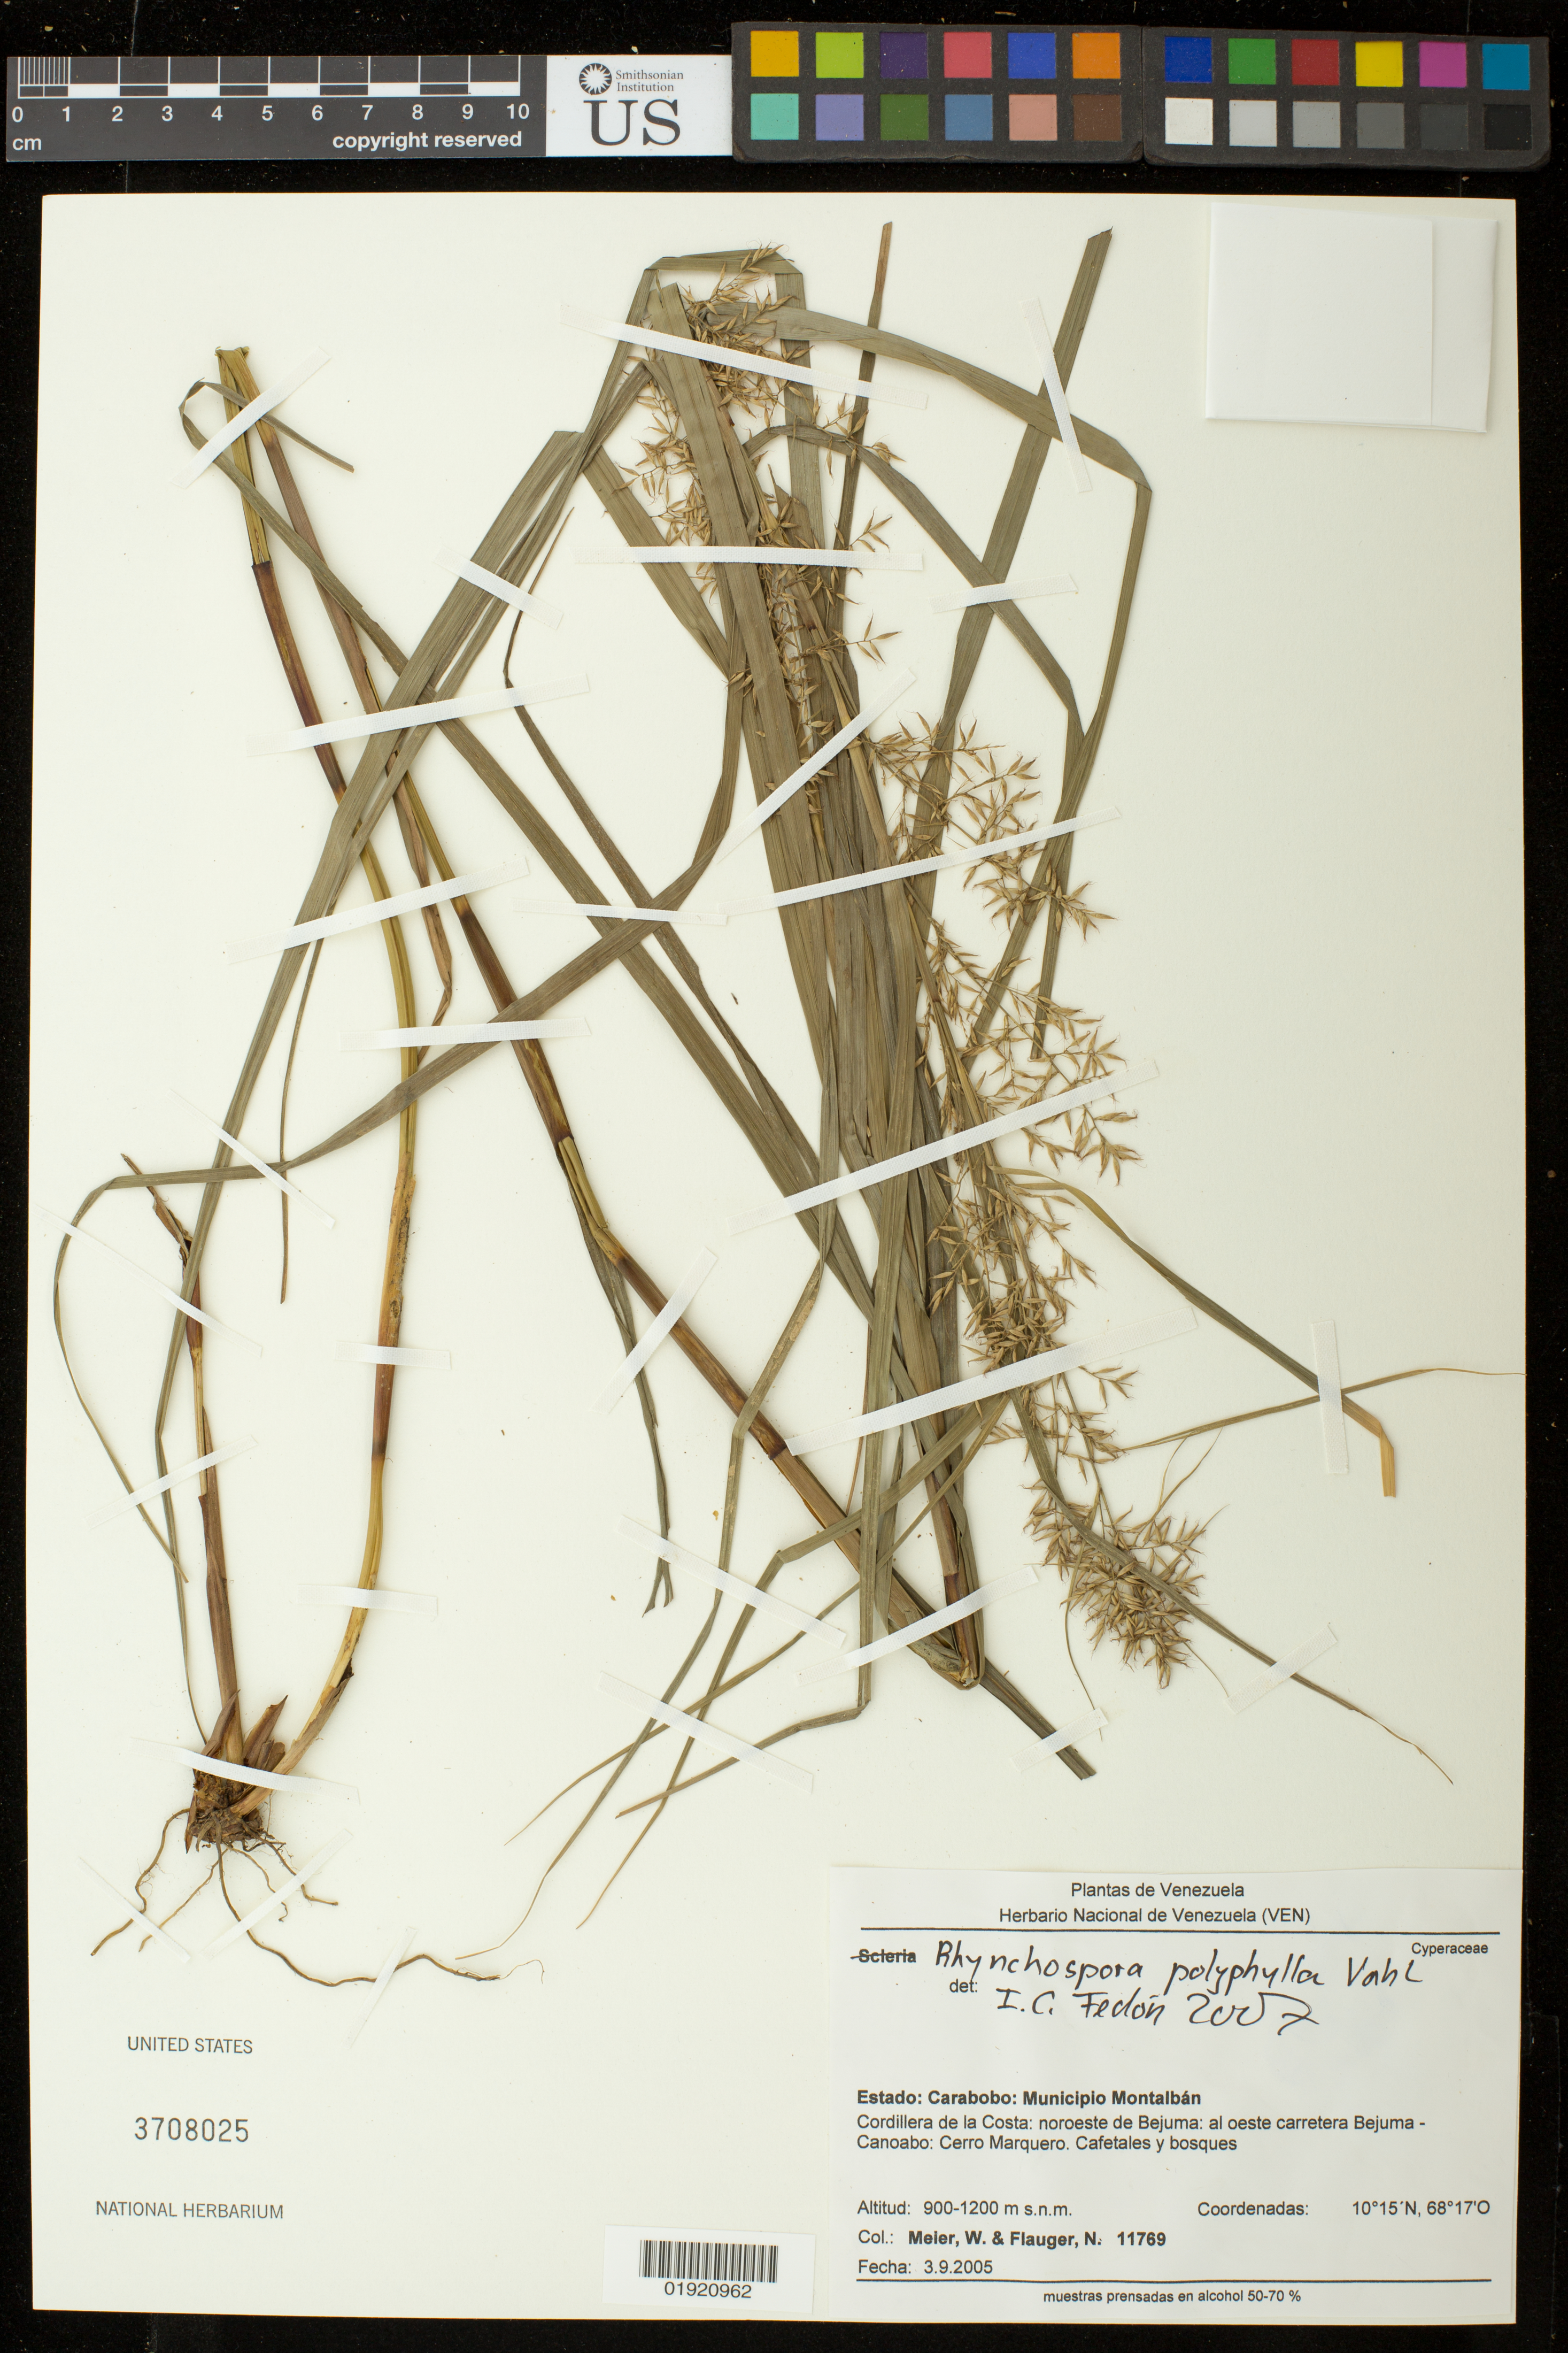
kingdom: Plantae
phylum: Tracheophyta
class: Liliopsida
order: Poales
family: Cyperaceae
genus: Rhynchospora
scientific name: Rhynchospora polyphylla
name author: (Vahl) Vahl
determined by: Fedon, I. C.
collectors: W. Meier & N. Flauger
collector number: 11769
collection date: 2005-09-03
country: Venezuela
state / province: Carabobo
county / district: Montalbán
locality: Estado: Carabobo: Municipio Montalban. Cordillera de la Costa: noroeste de Bejuma: al oeste carretera Bejuma- Canoabo: Cerro Marquero.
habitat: Cafetales y bosques.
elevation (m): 900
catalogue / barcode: US 3708025